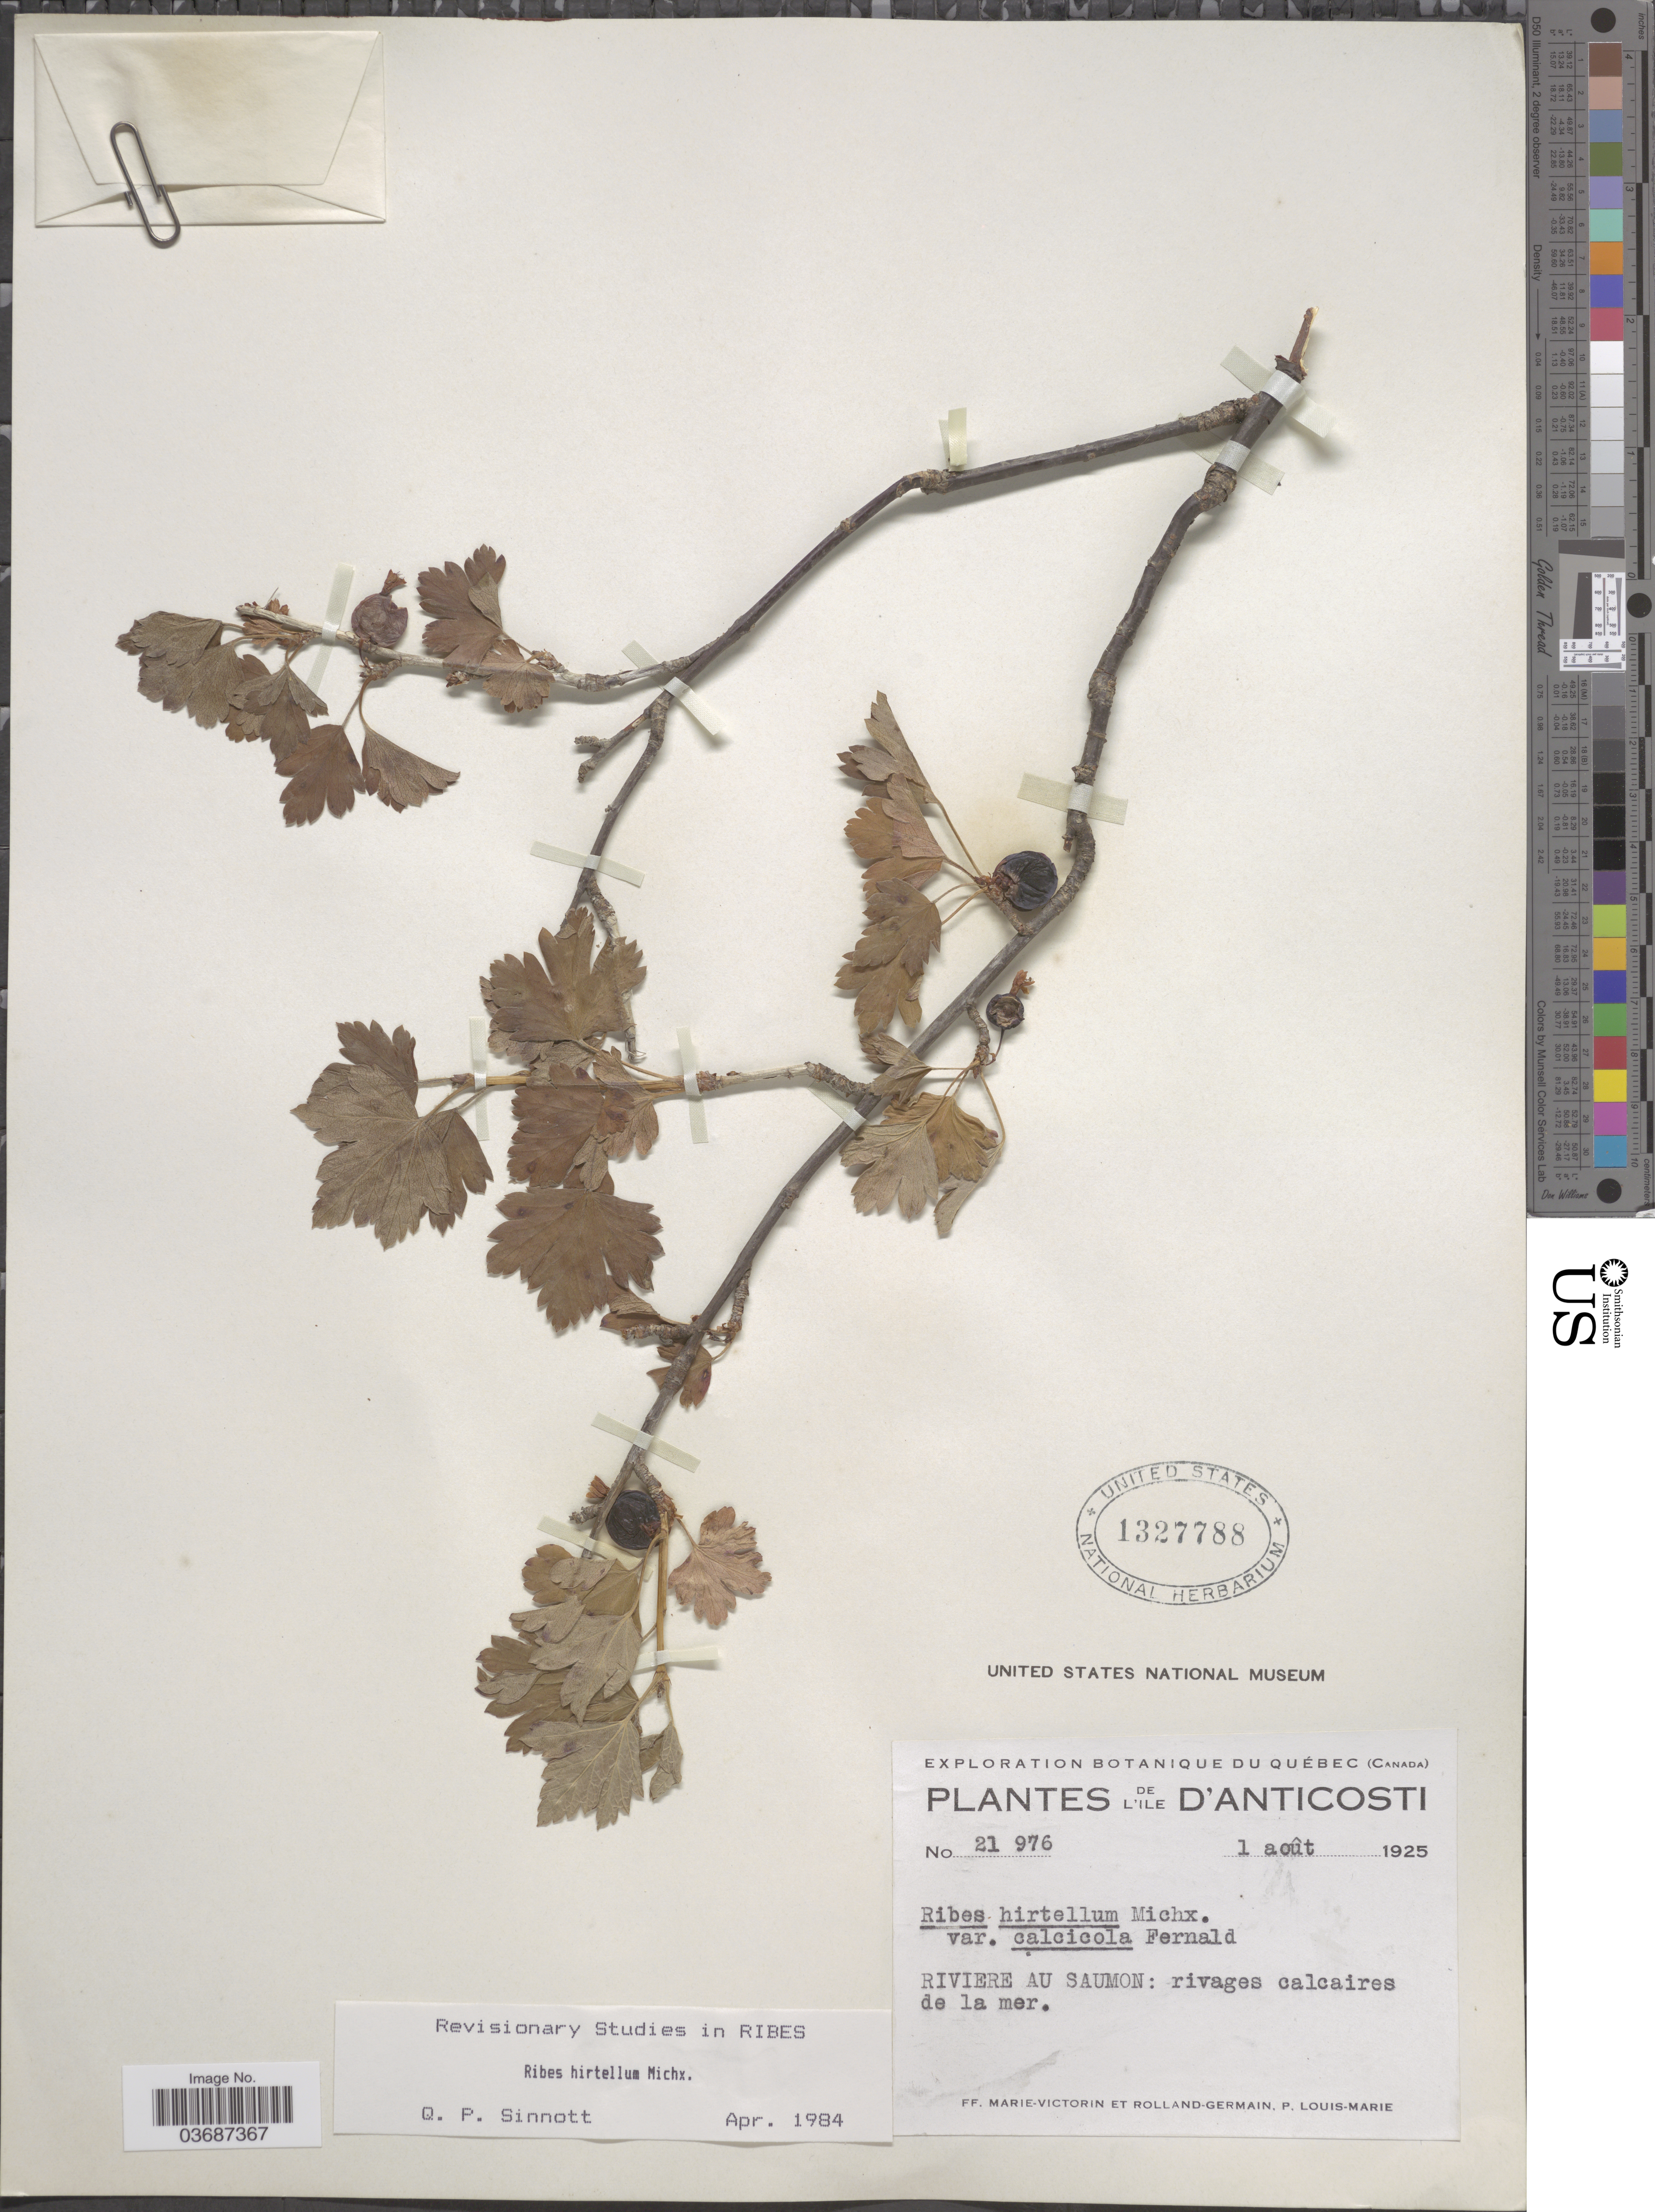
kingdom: Plantae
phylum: Tracheophyta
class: Magnoliopsida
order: Saxifragales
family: Grossulariaceae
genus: Ribes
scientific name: Ribes hirtellum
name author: Michx.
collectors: F. Marie-Victorin & Rolland-Germain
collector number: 21976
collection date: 1925-08-01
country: Canada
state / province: Quebec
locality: Exploration Botanique du Québec (Canada). L'Ile d'Anticosti. Riviere au Saumon: rivages calcaires de la mer.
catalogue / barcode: US 1327788